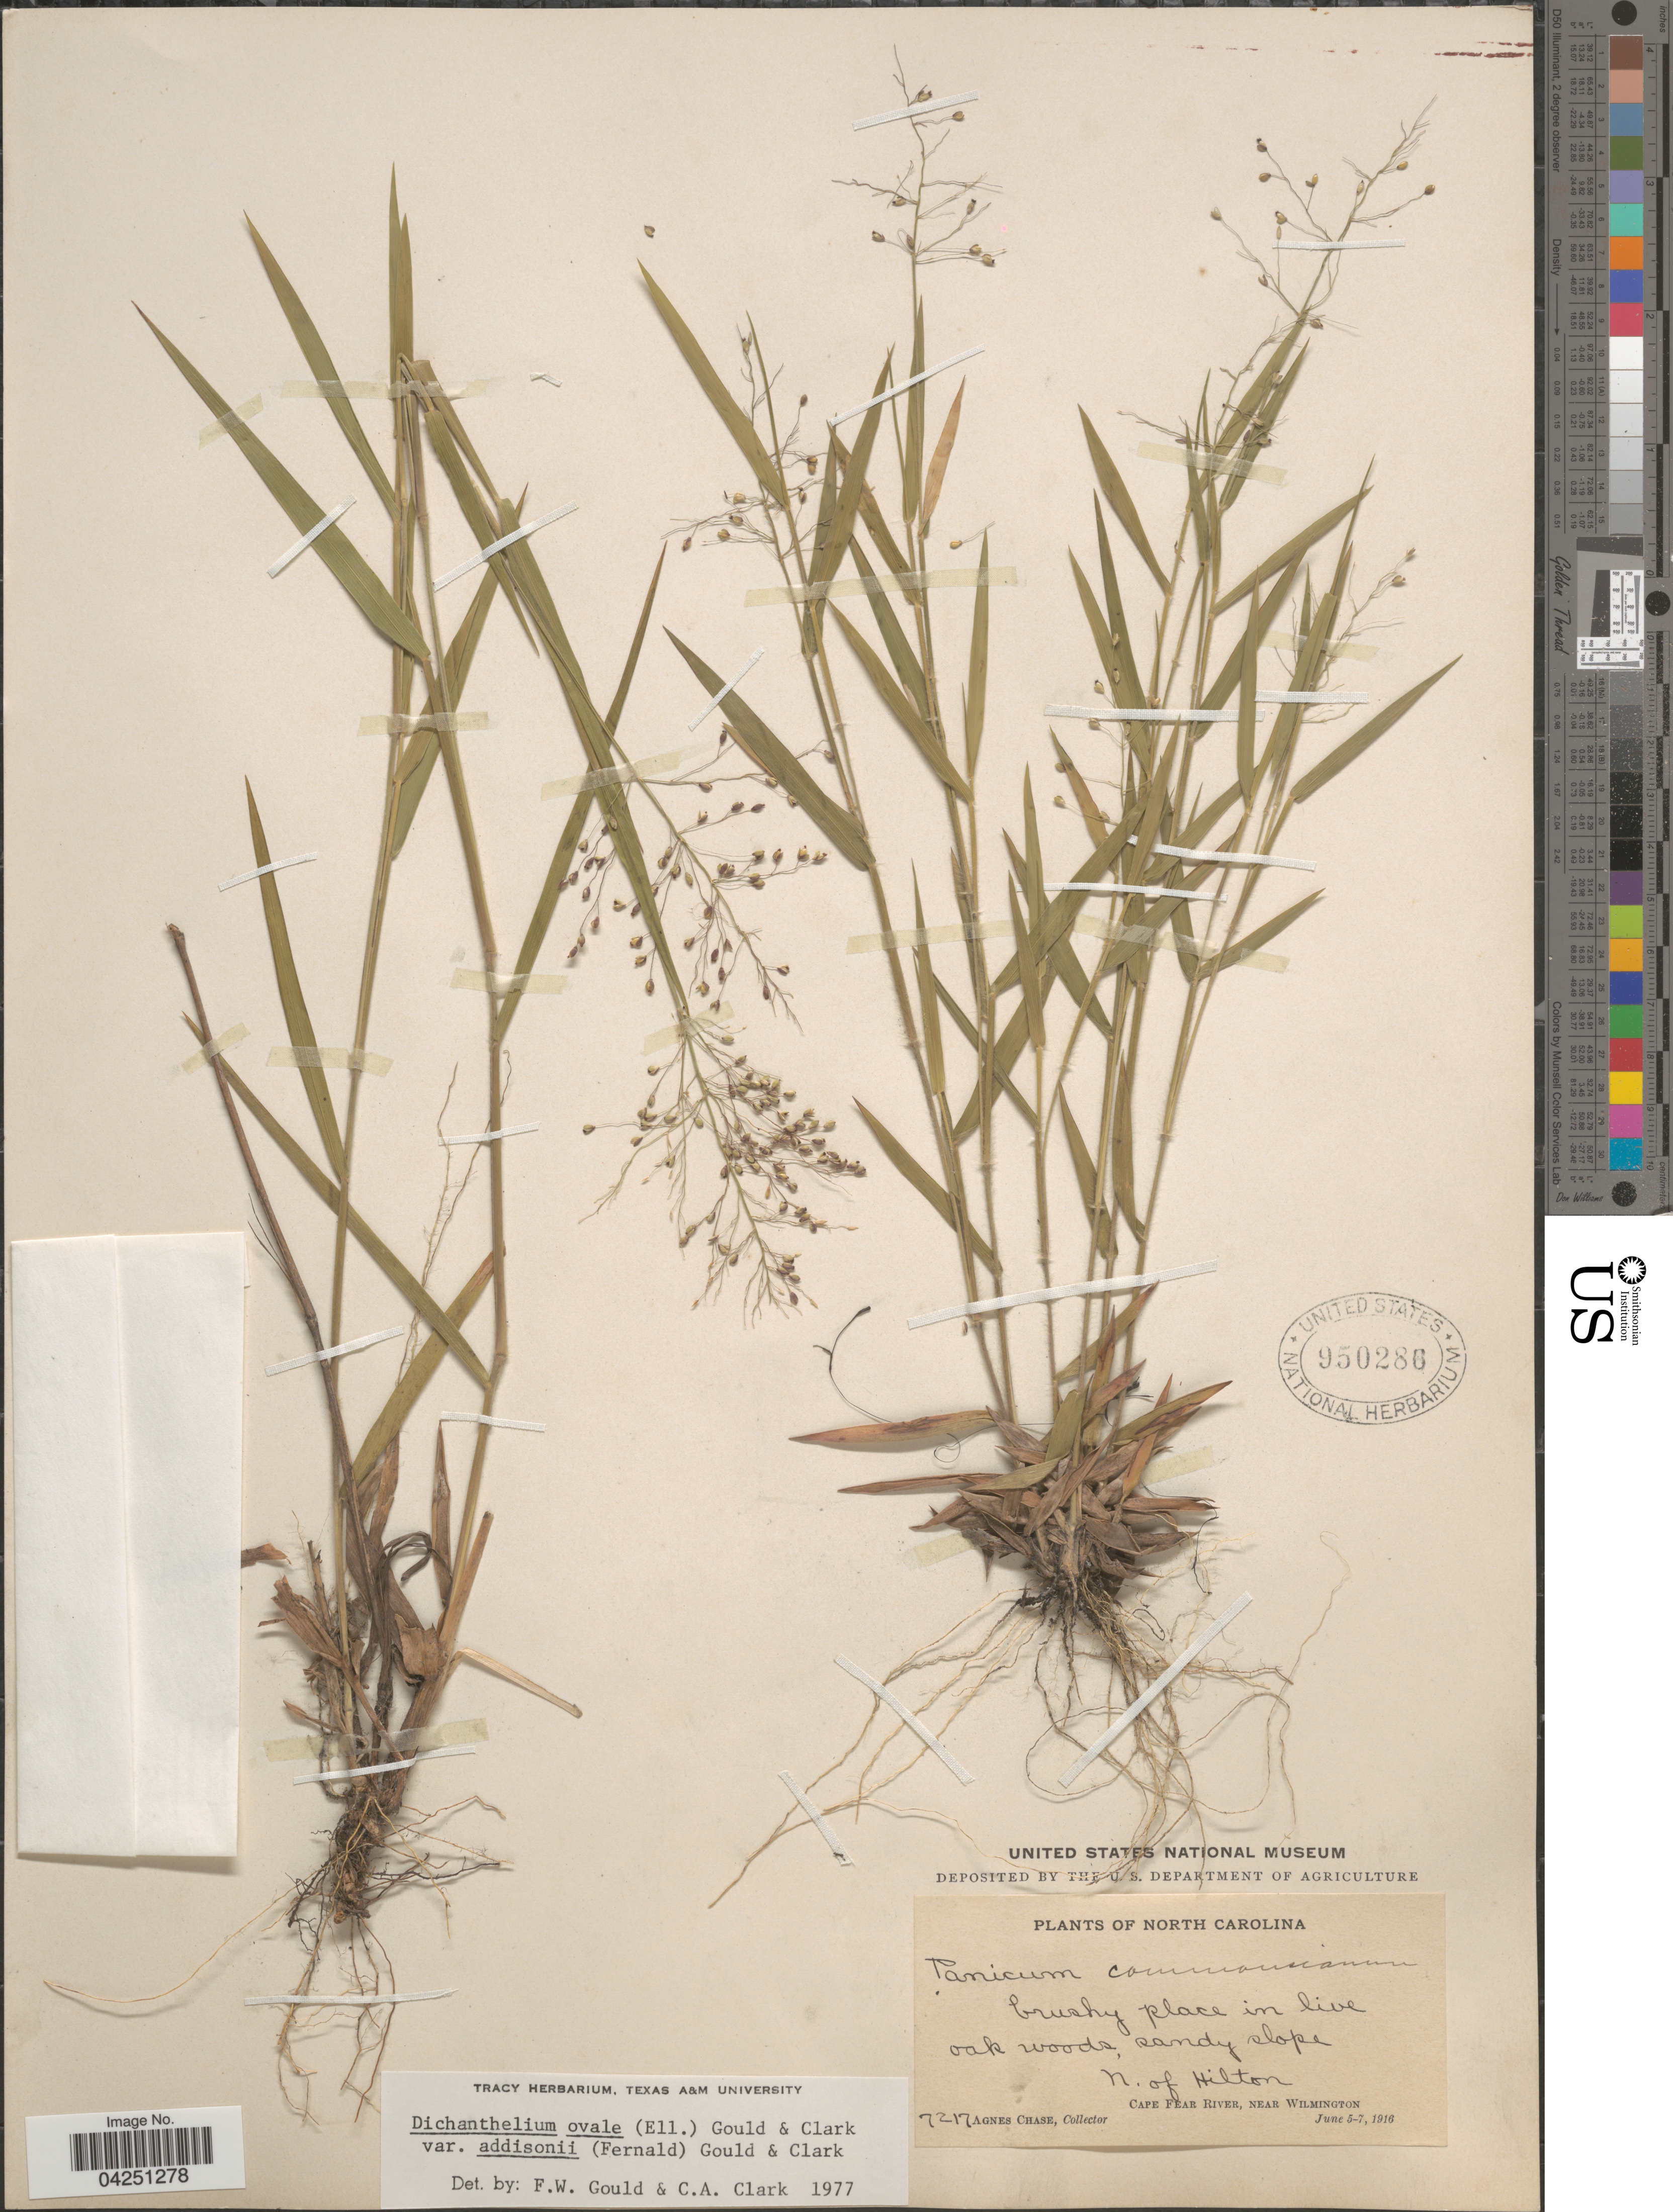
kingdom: Plantae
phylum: Tracheophyta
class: Liliopsida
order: Poales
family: Poaceae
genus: Dichanthelium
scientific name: Dichanthelium acuminatum var. acuminatum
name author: (Sw.) Gould & C.A. Clark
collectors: A. Chase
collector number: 7217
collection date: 1916-06-05/1916-06-07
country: United States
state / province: North Carolina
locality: Brushy place in live oak woods, sandy slope. N. of Hilton. Cape Fear River, near Wilmington.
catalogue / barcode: US 950286